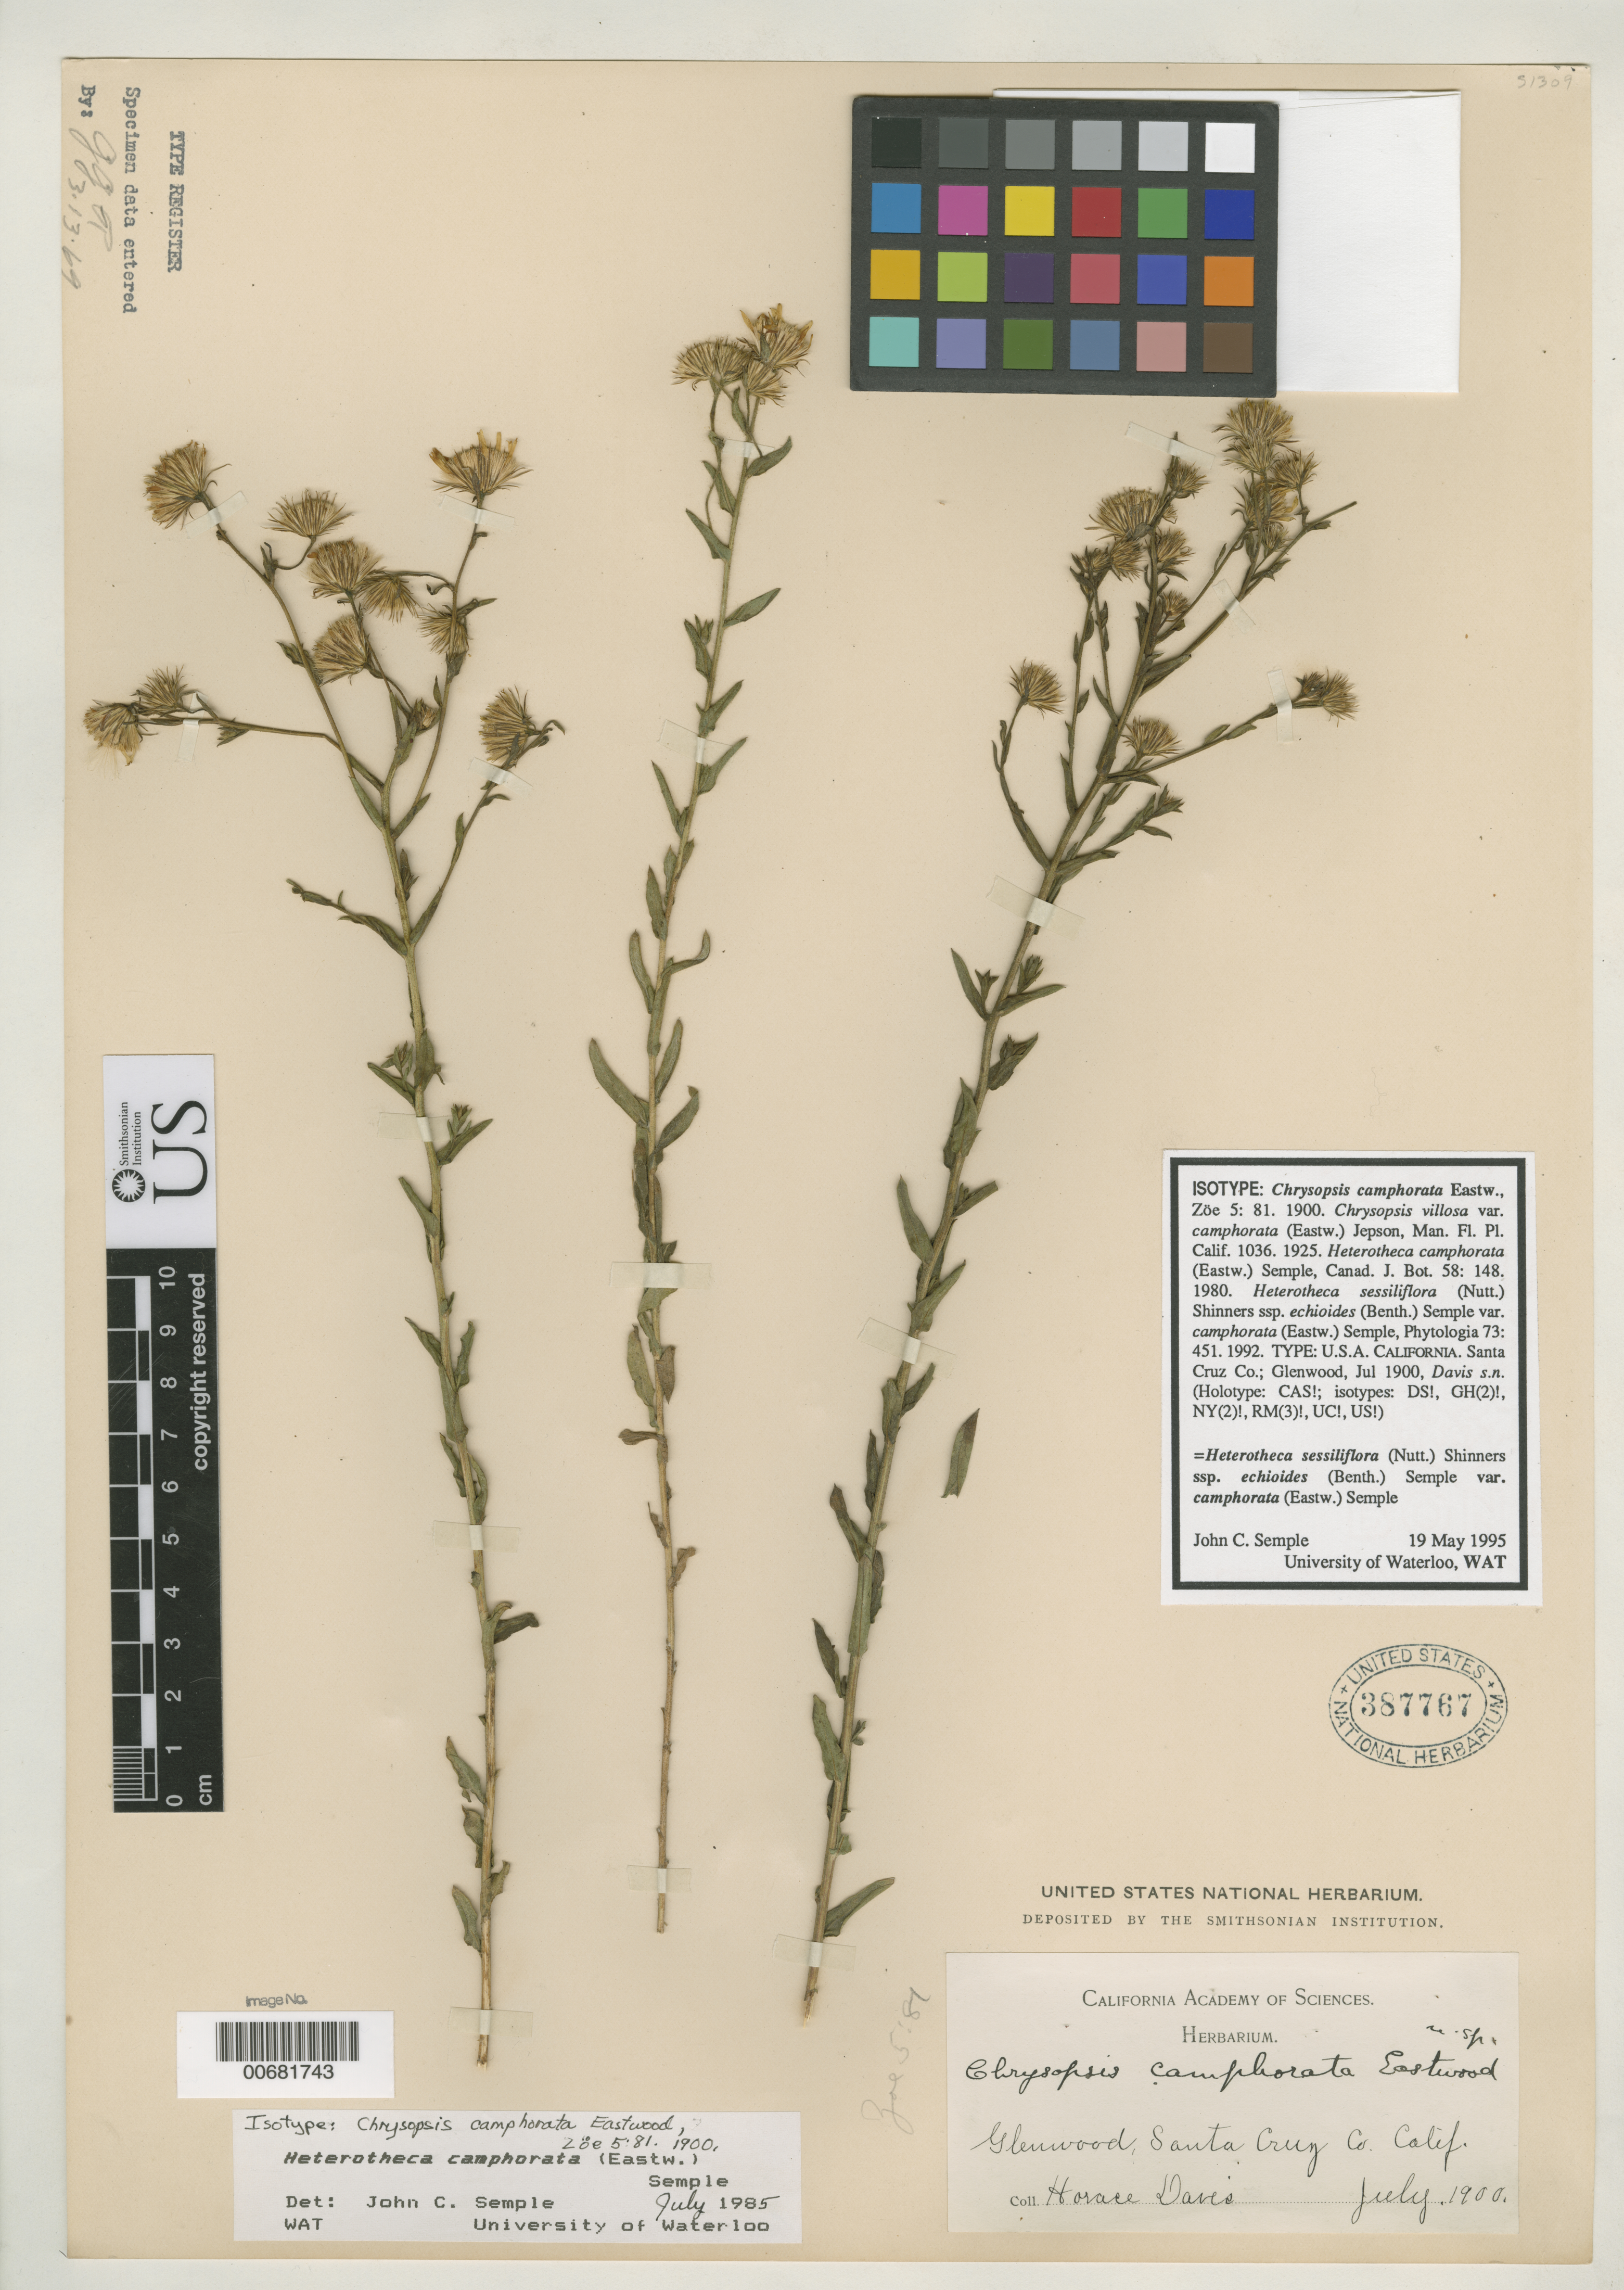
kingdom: Plantae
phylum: Tracheophyta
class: Magnoliopsida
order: Asterales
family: Asteraceae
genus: Chrysopsis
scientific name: Chrysopsis camphorata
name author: Eastw.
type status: Isotype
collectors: H. Davis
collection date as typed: Jul 1900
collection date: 1900-07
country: United States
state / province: California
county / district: Santa Cruz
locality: Glenwood.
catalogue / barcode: US 387767